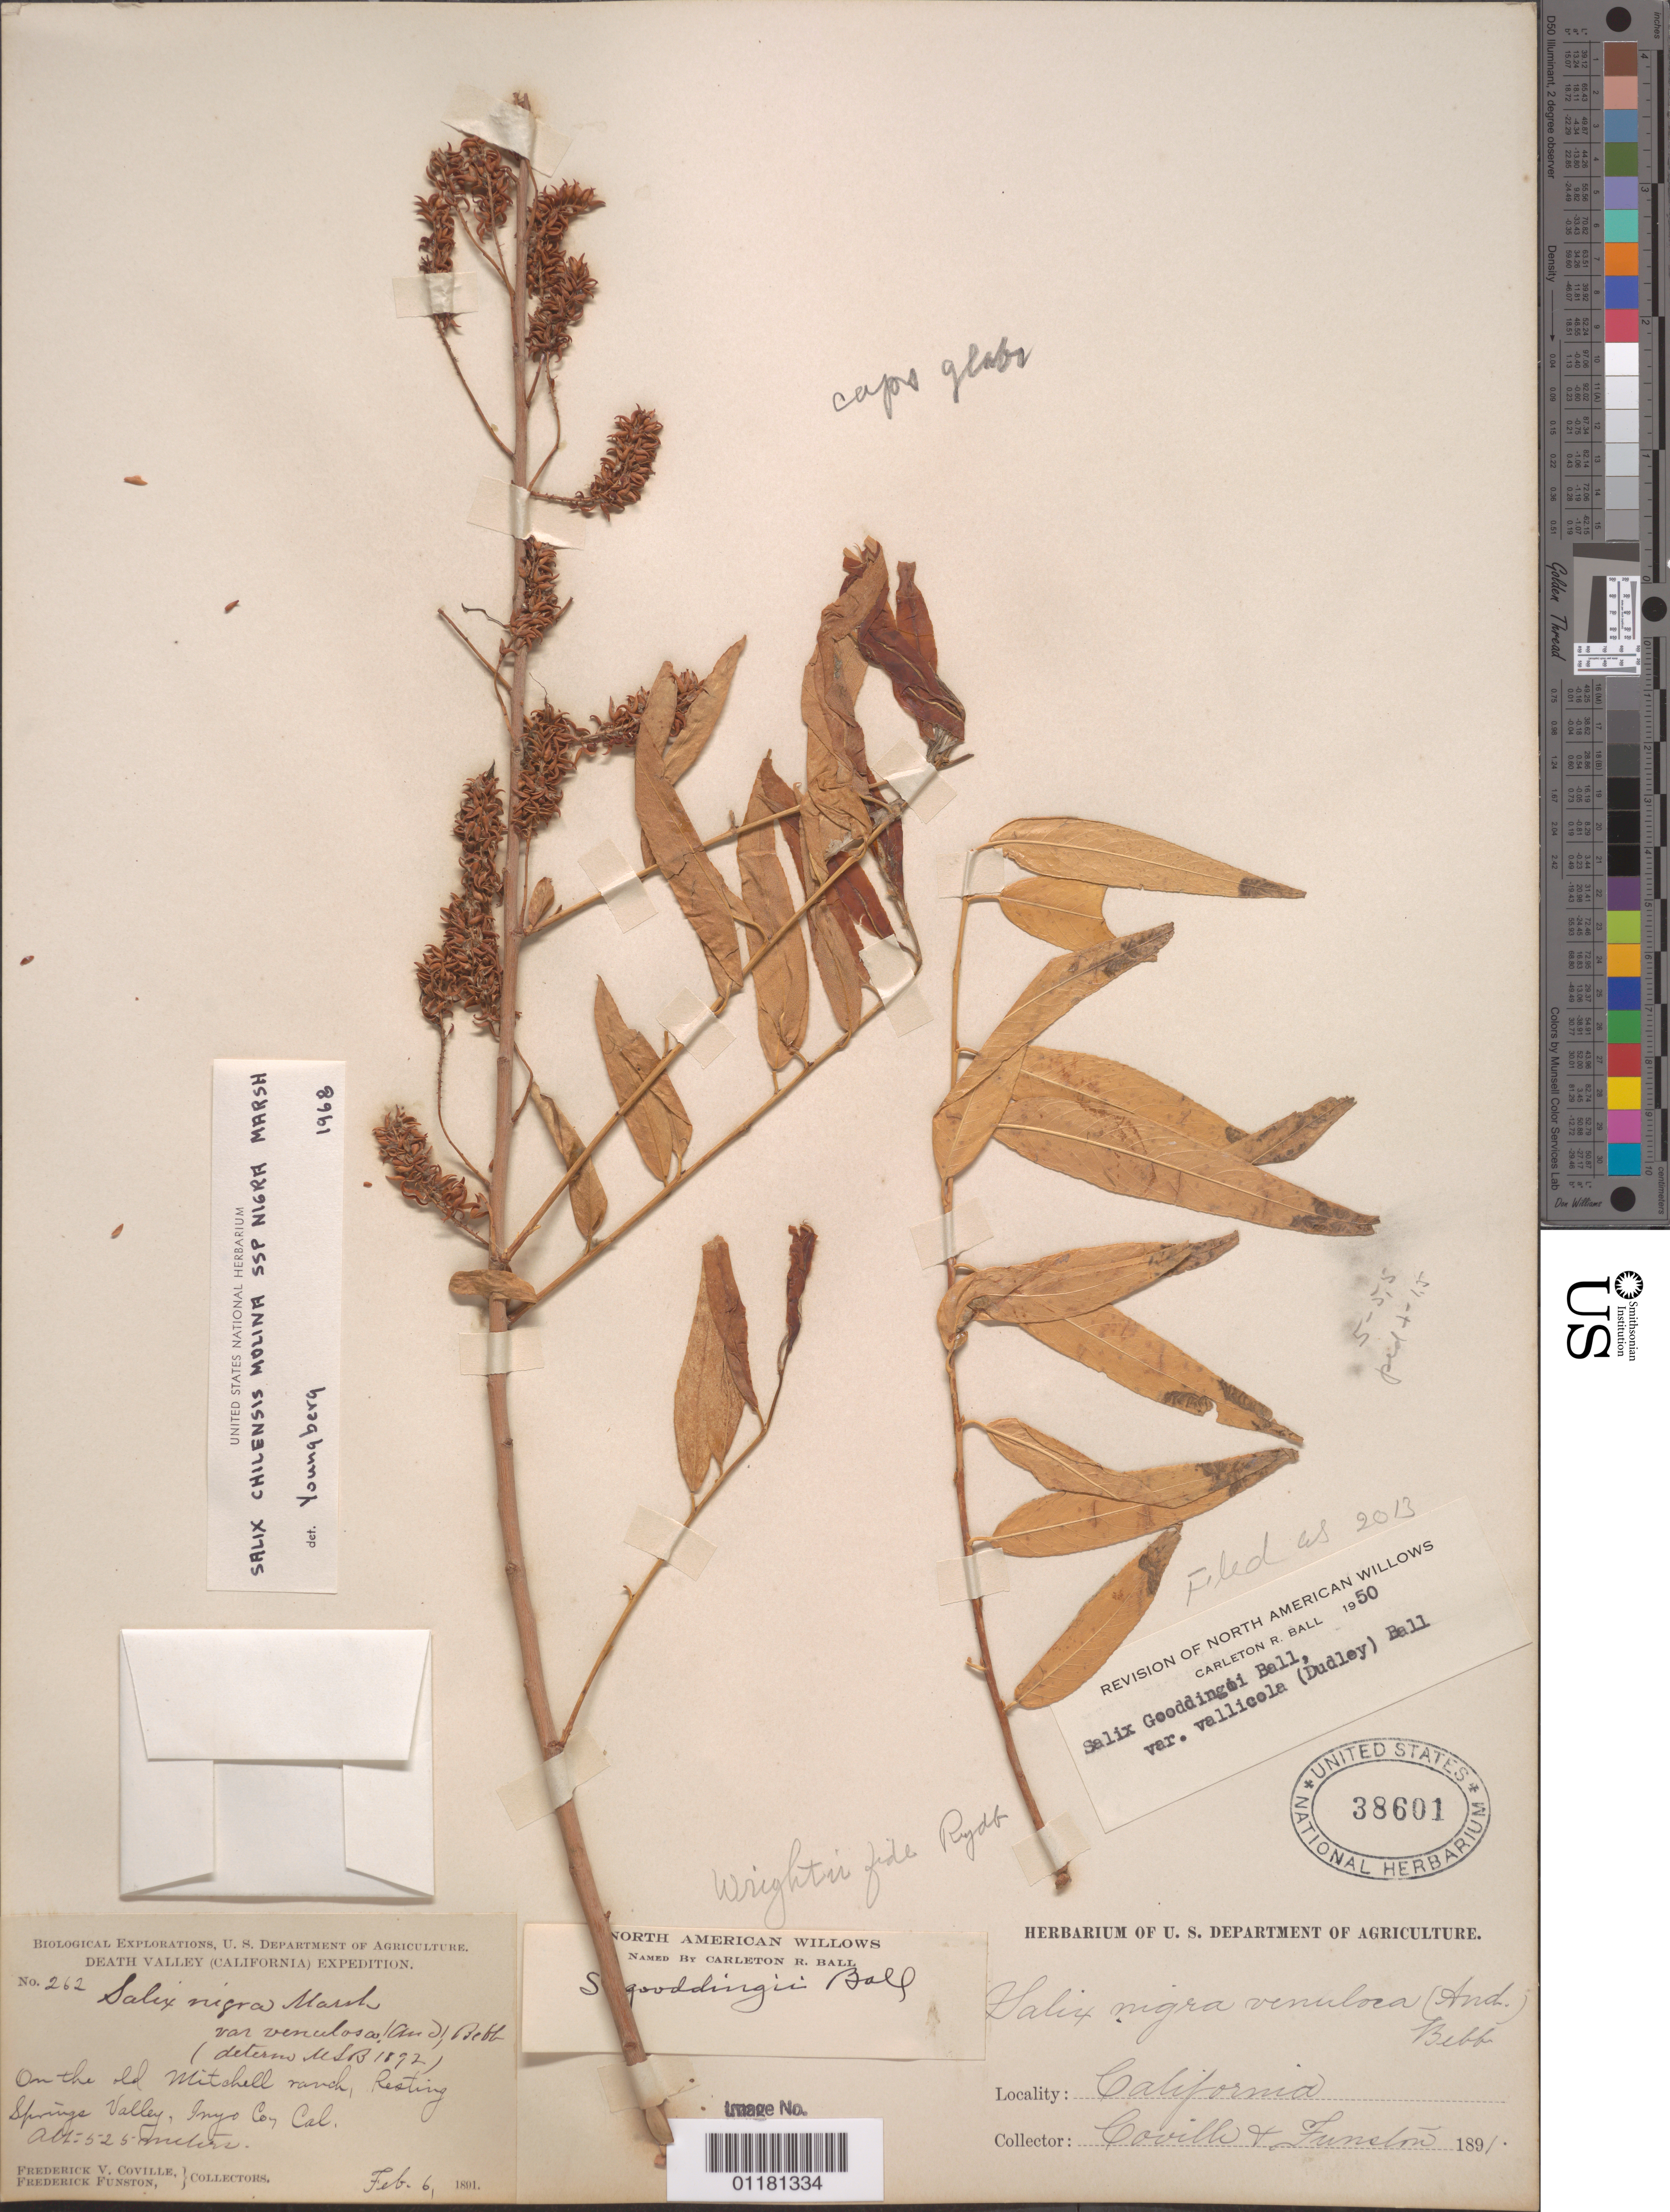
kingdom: Plantae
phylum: Tracheophyta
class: Magnoliopsida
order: Malpighiales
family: Salicaceae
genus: Salix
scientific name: Salix gooddingii var. vallicola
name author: (Dudley) C.R. Ball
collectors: F. V. Coville & F. Funston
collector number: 262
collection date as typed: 06 Feb 1891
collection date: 1891-02-06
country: United States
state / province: California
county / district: Inyo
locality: Resting Springs Valley.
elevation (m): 525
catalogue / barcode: US 38601